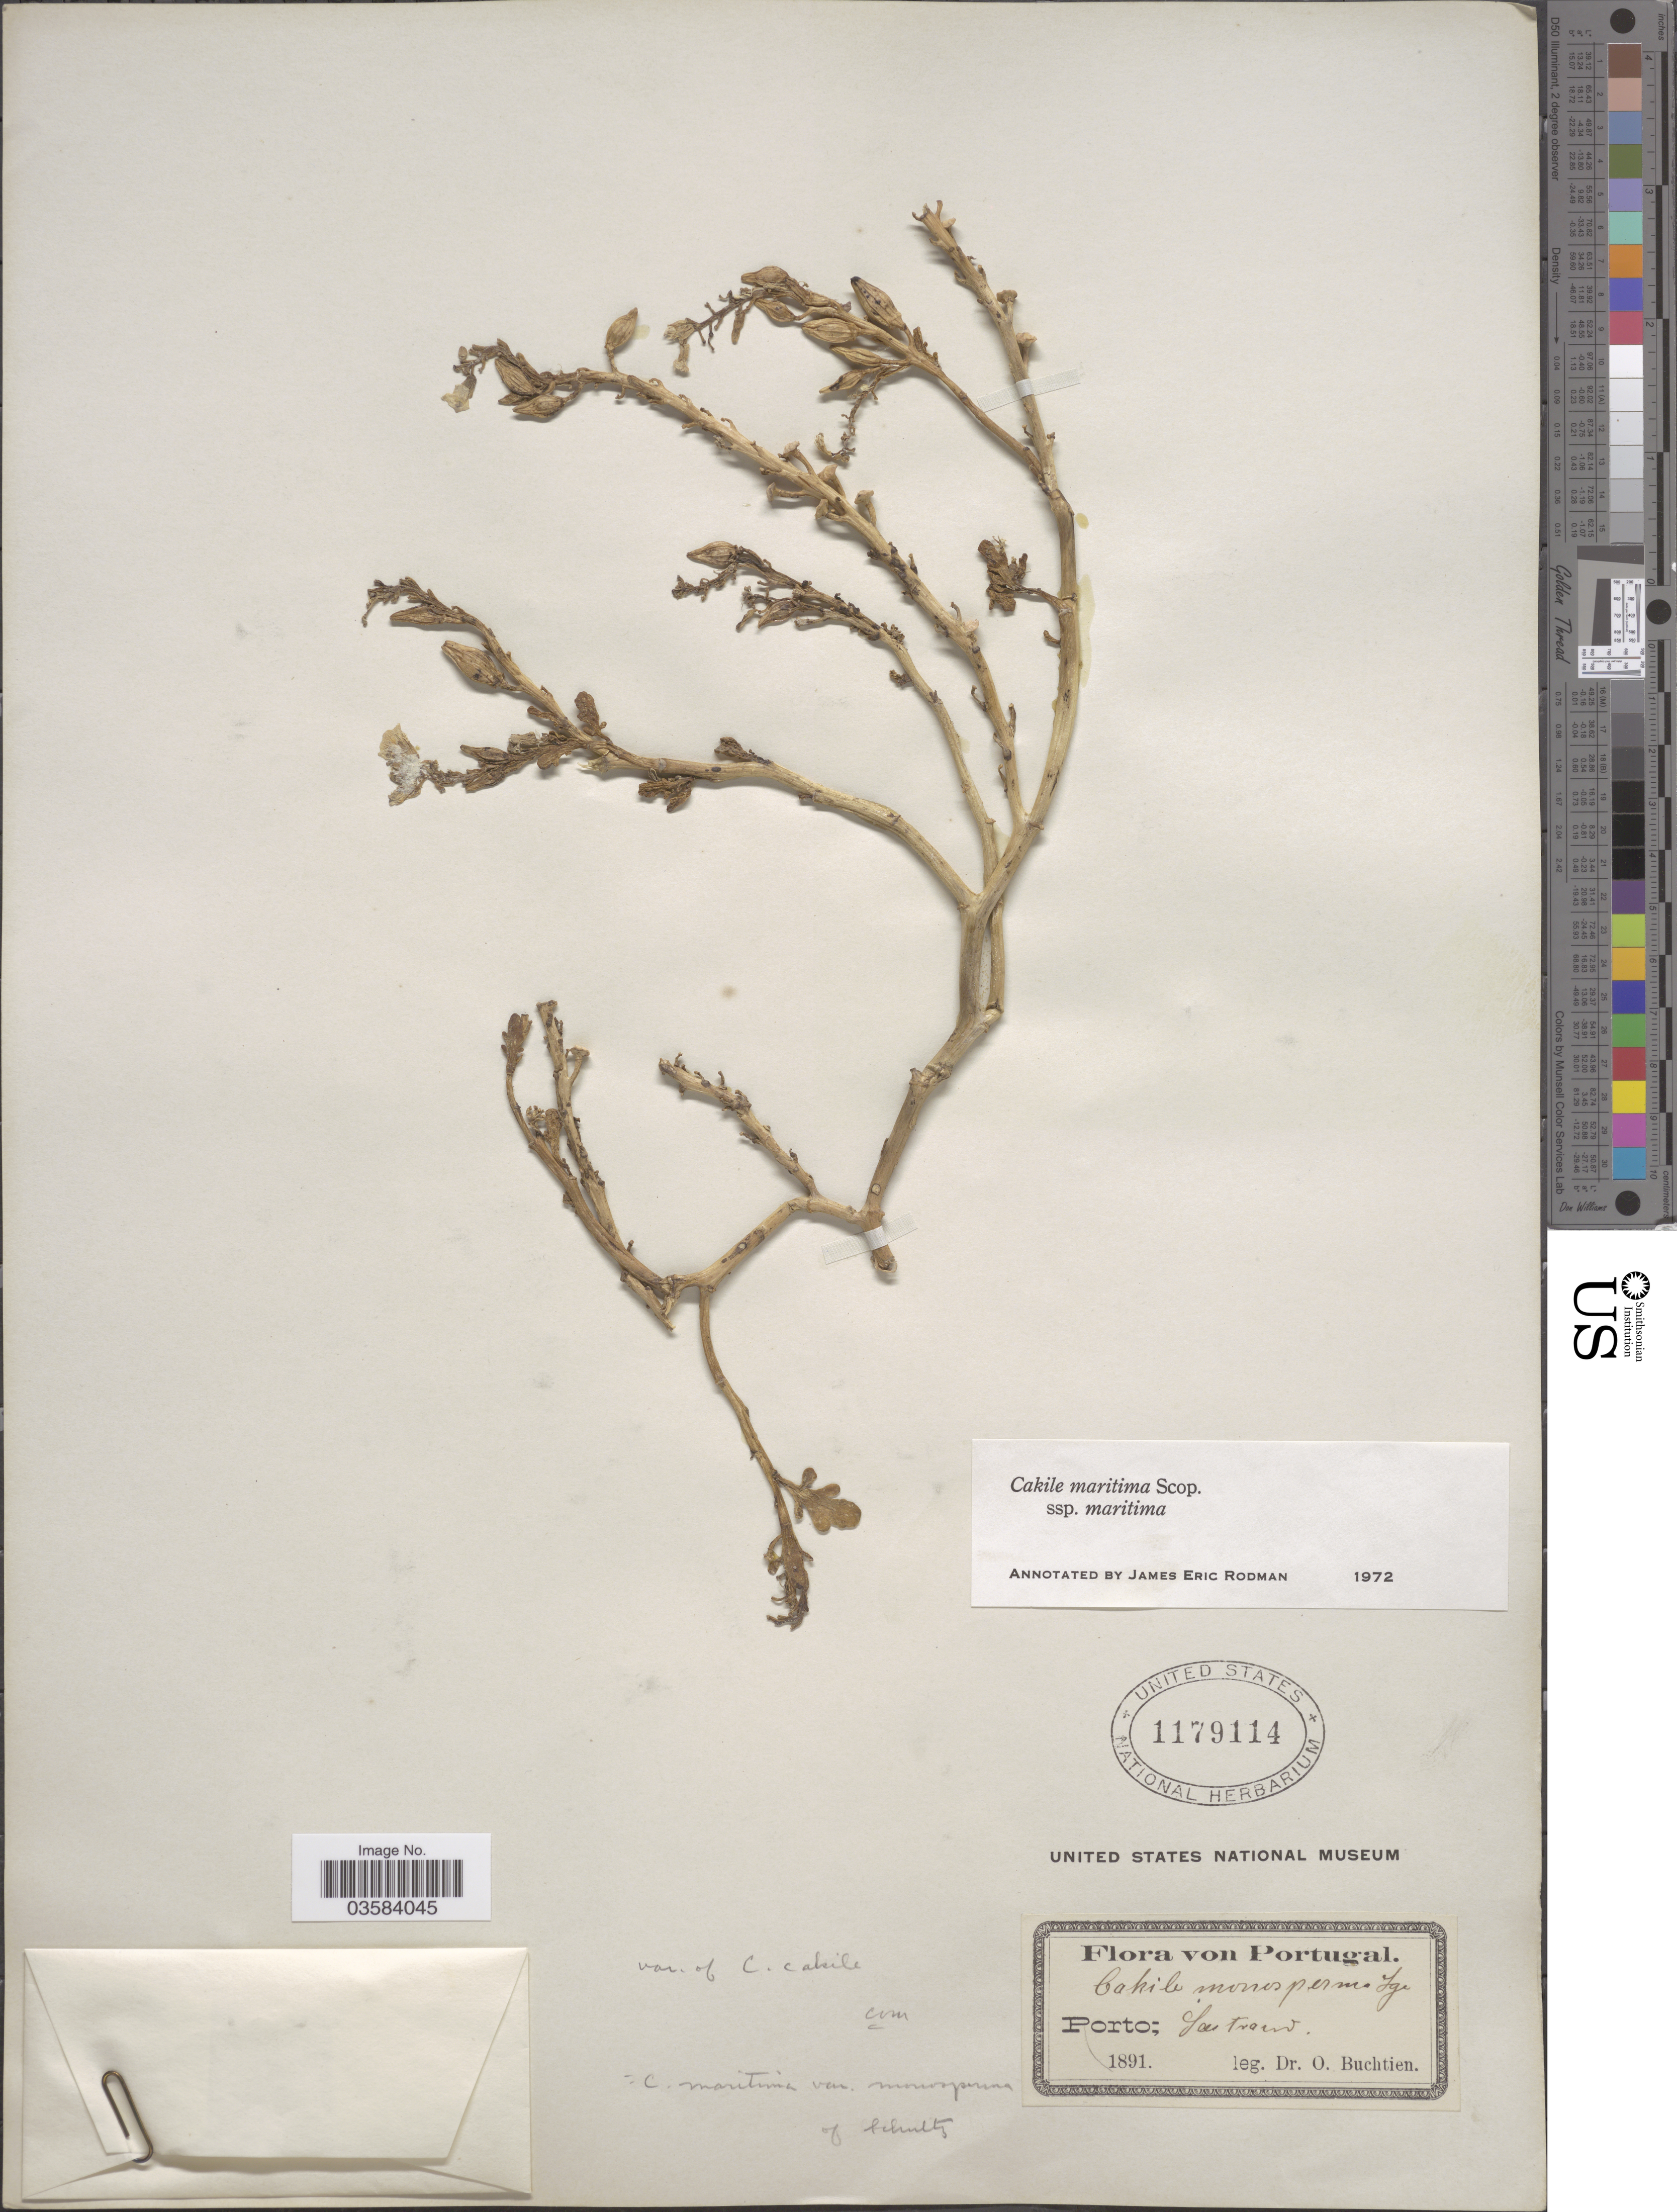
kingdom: Plantae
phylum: Tracheophyta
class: Magnoliopsida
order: Brassicales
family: Brassicaceae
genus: Cakile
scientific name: Cakile maritima subsp. maritima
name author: Scop.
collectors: O. Buchtien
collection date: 1891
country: Portugal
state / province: Porto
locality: Seestrand.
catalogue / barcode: US 1179114